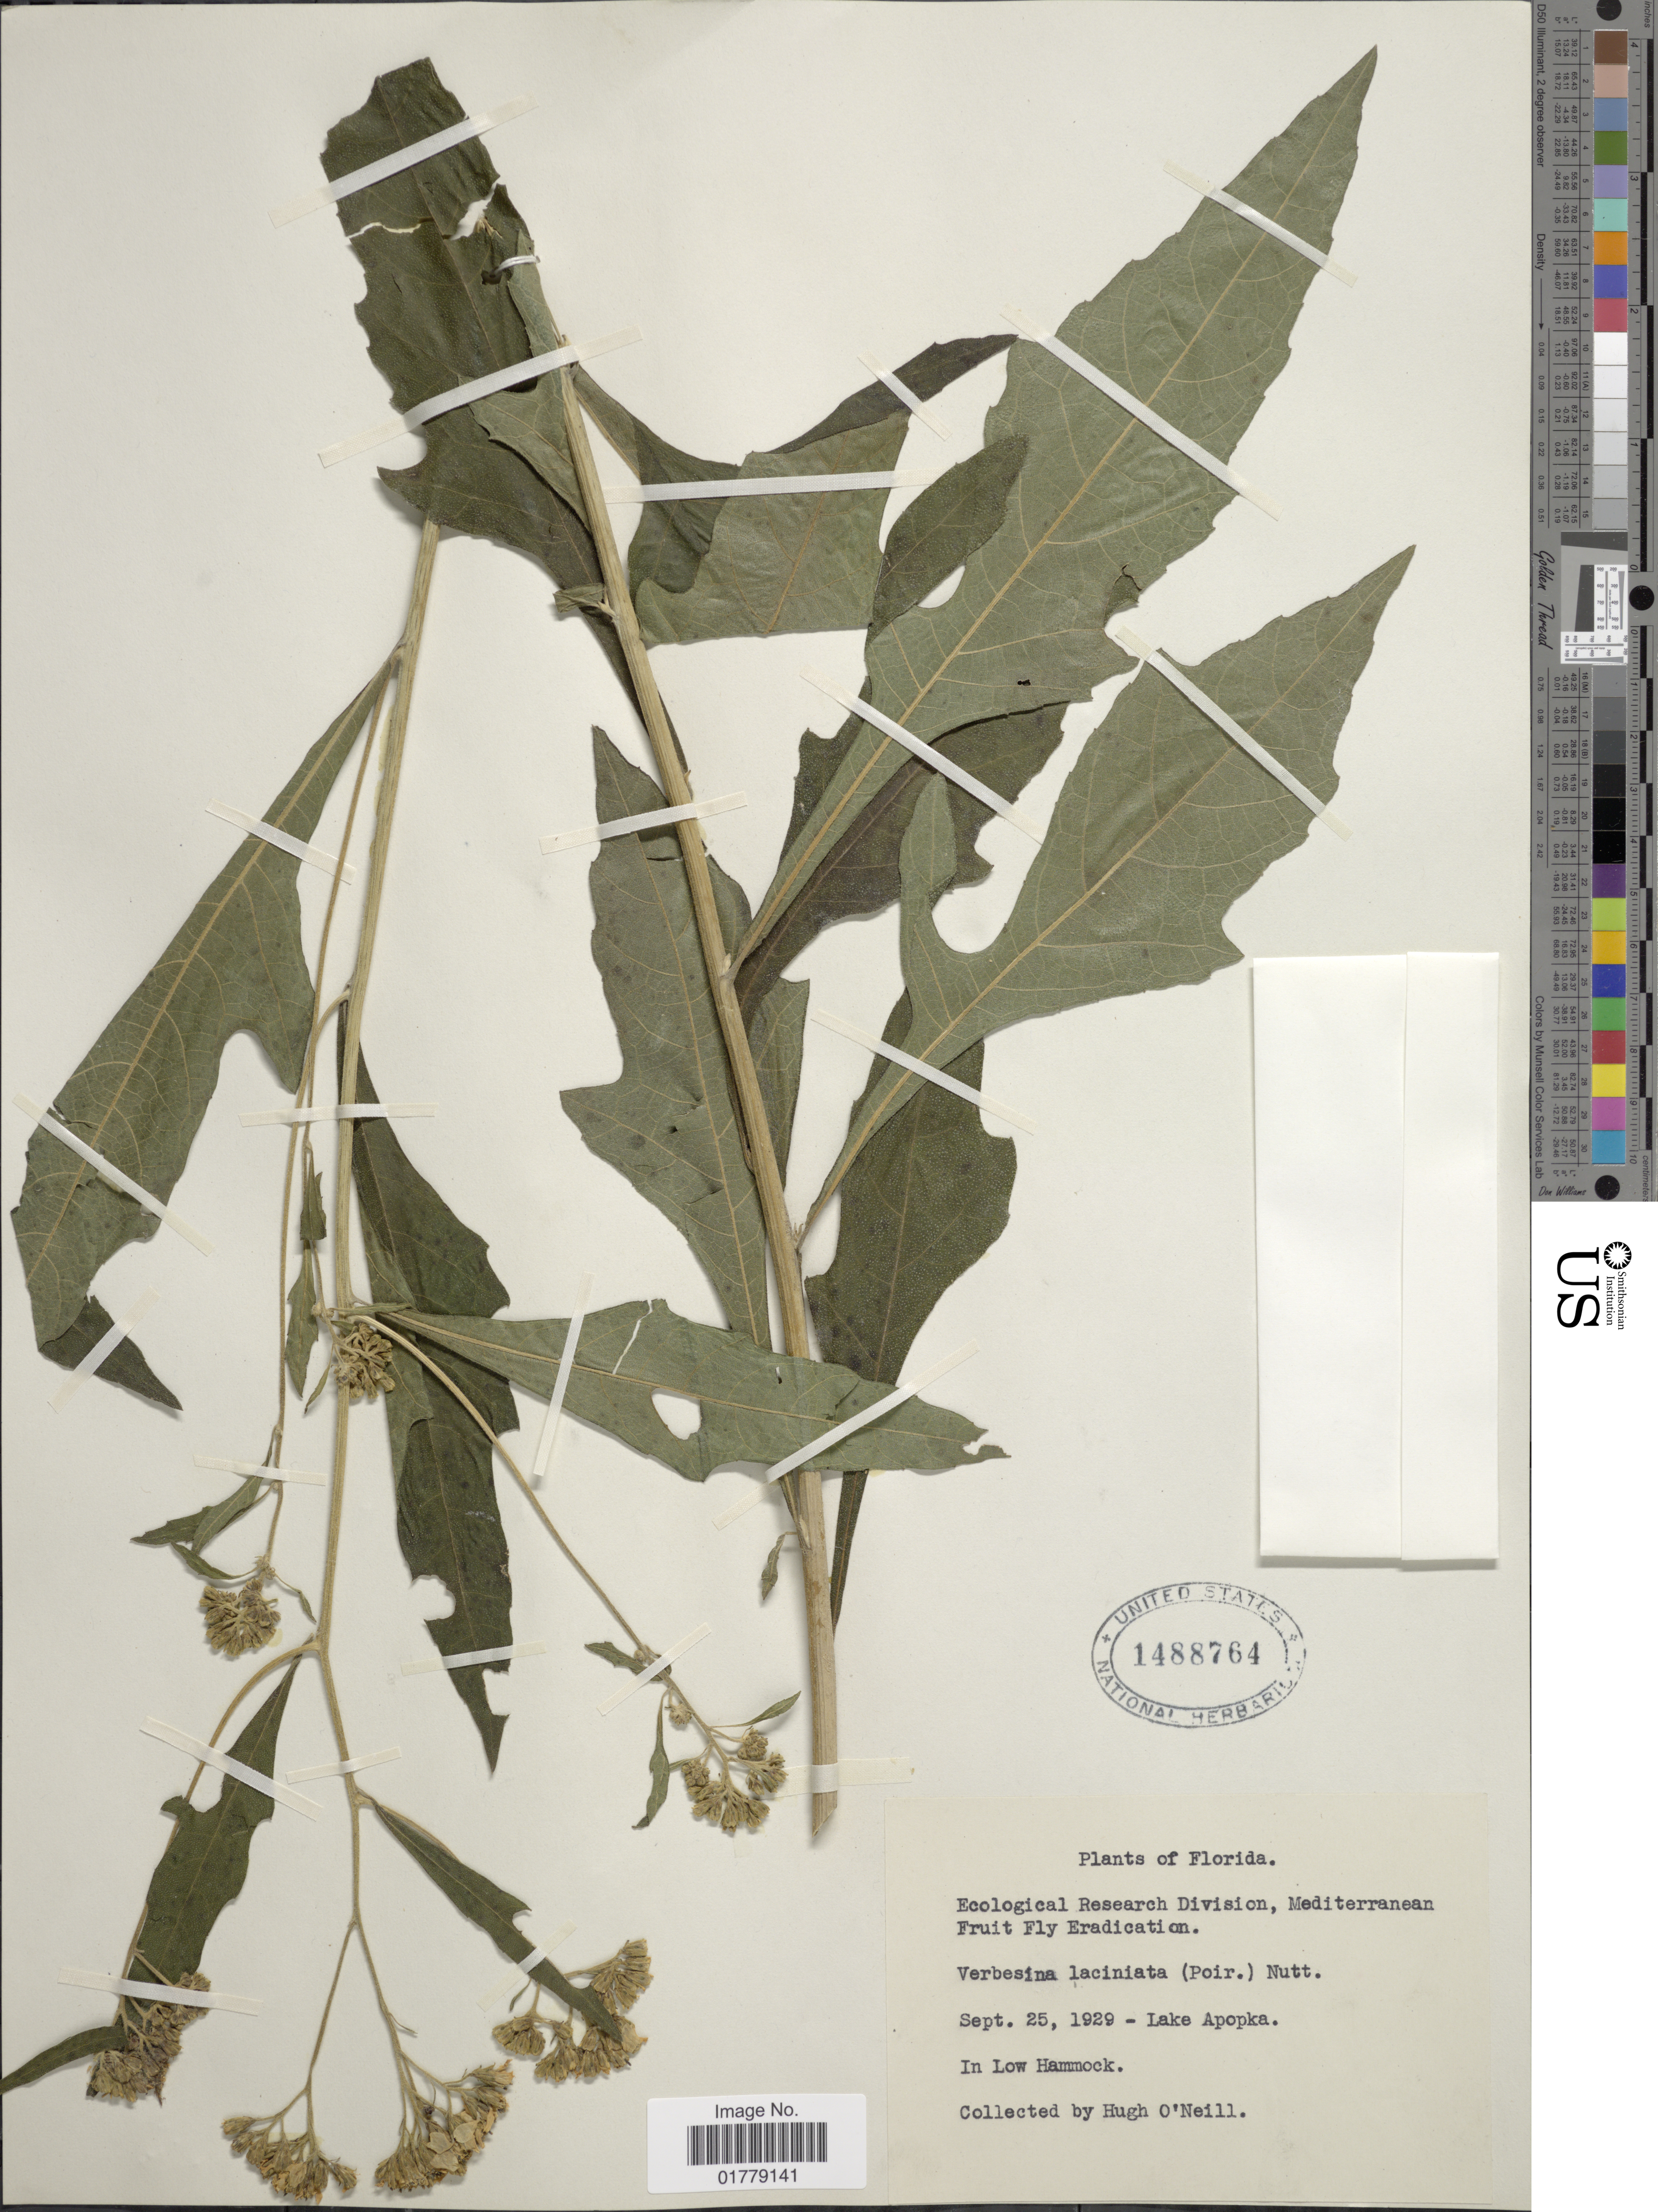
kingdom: Plantae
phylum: Tracheophyta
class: Magnoliopsida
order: Asterales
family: Asteraceae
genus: Verbesina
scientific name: Verbesina laciniata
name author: Poir. & Nutt.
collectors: H. T. O' Neill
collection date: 1929-09-25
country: United States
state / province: Florida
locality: Lake Apopka. In Low Hammock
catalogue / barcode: US 1488764